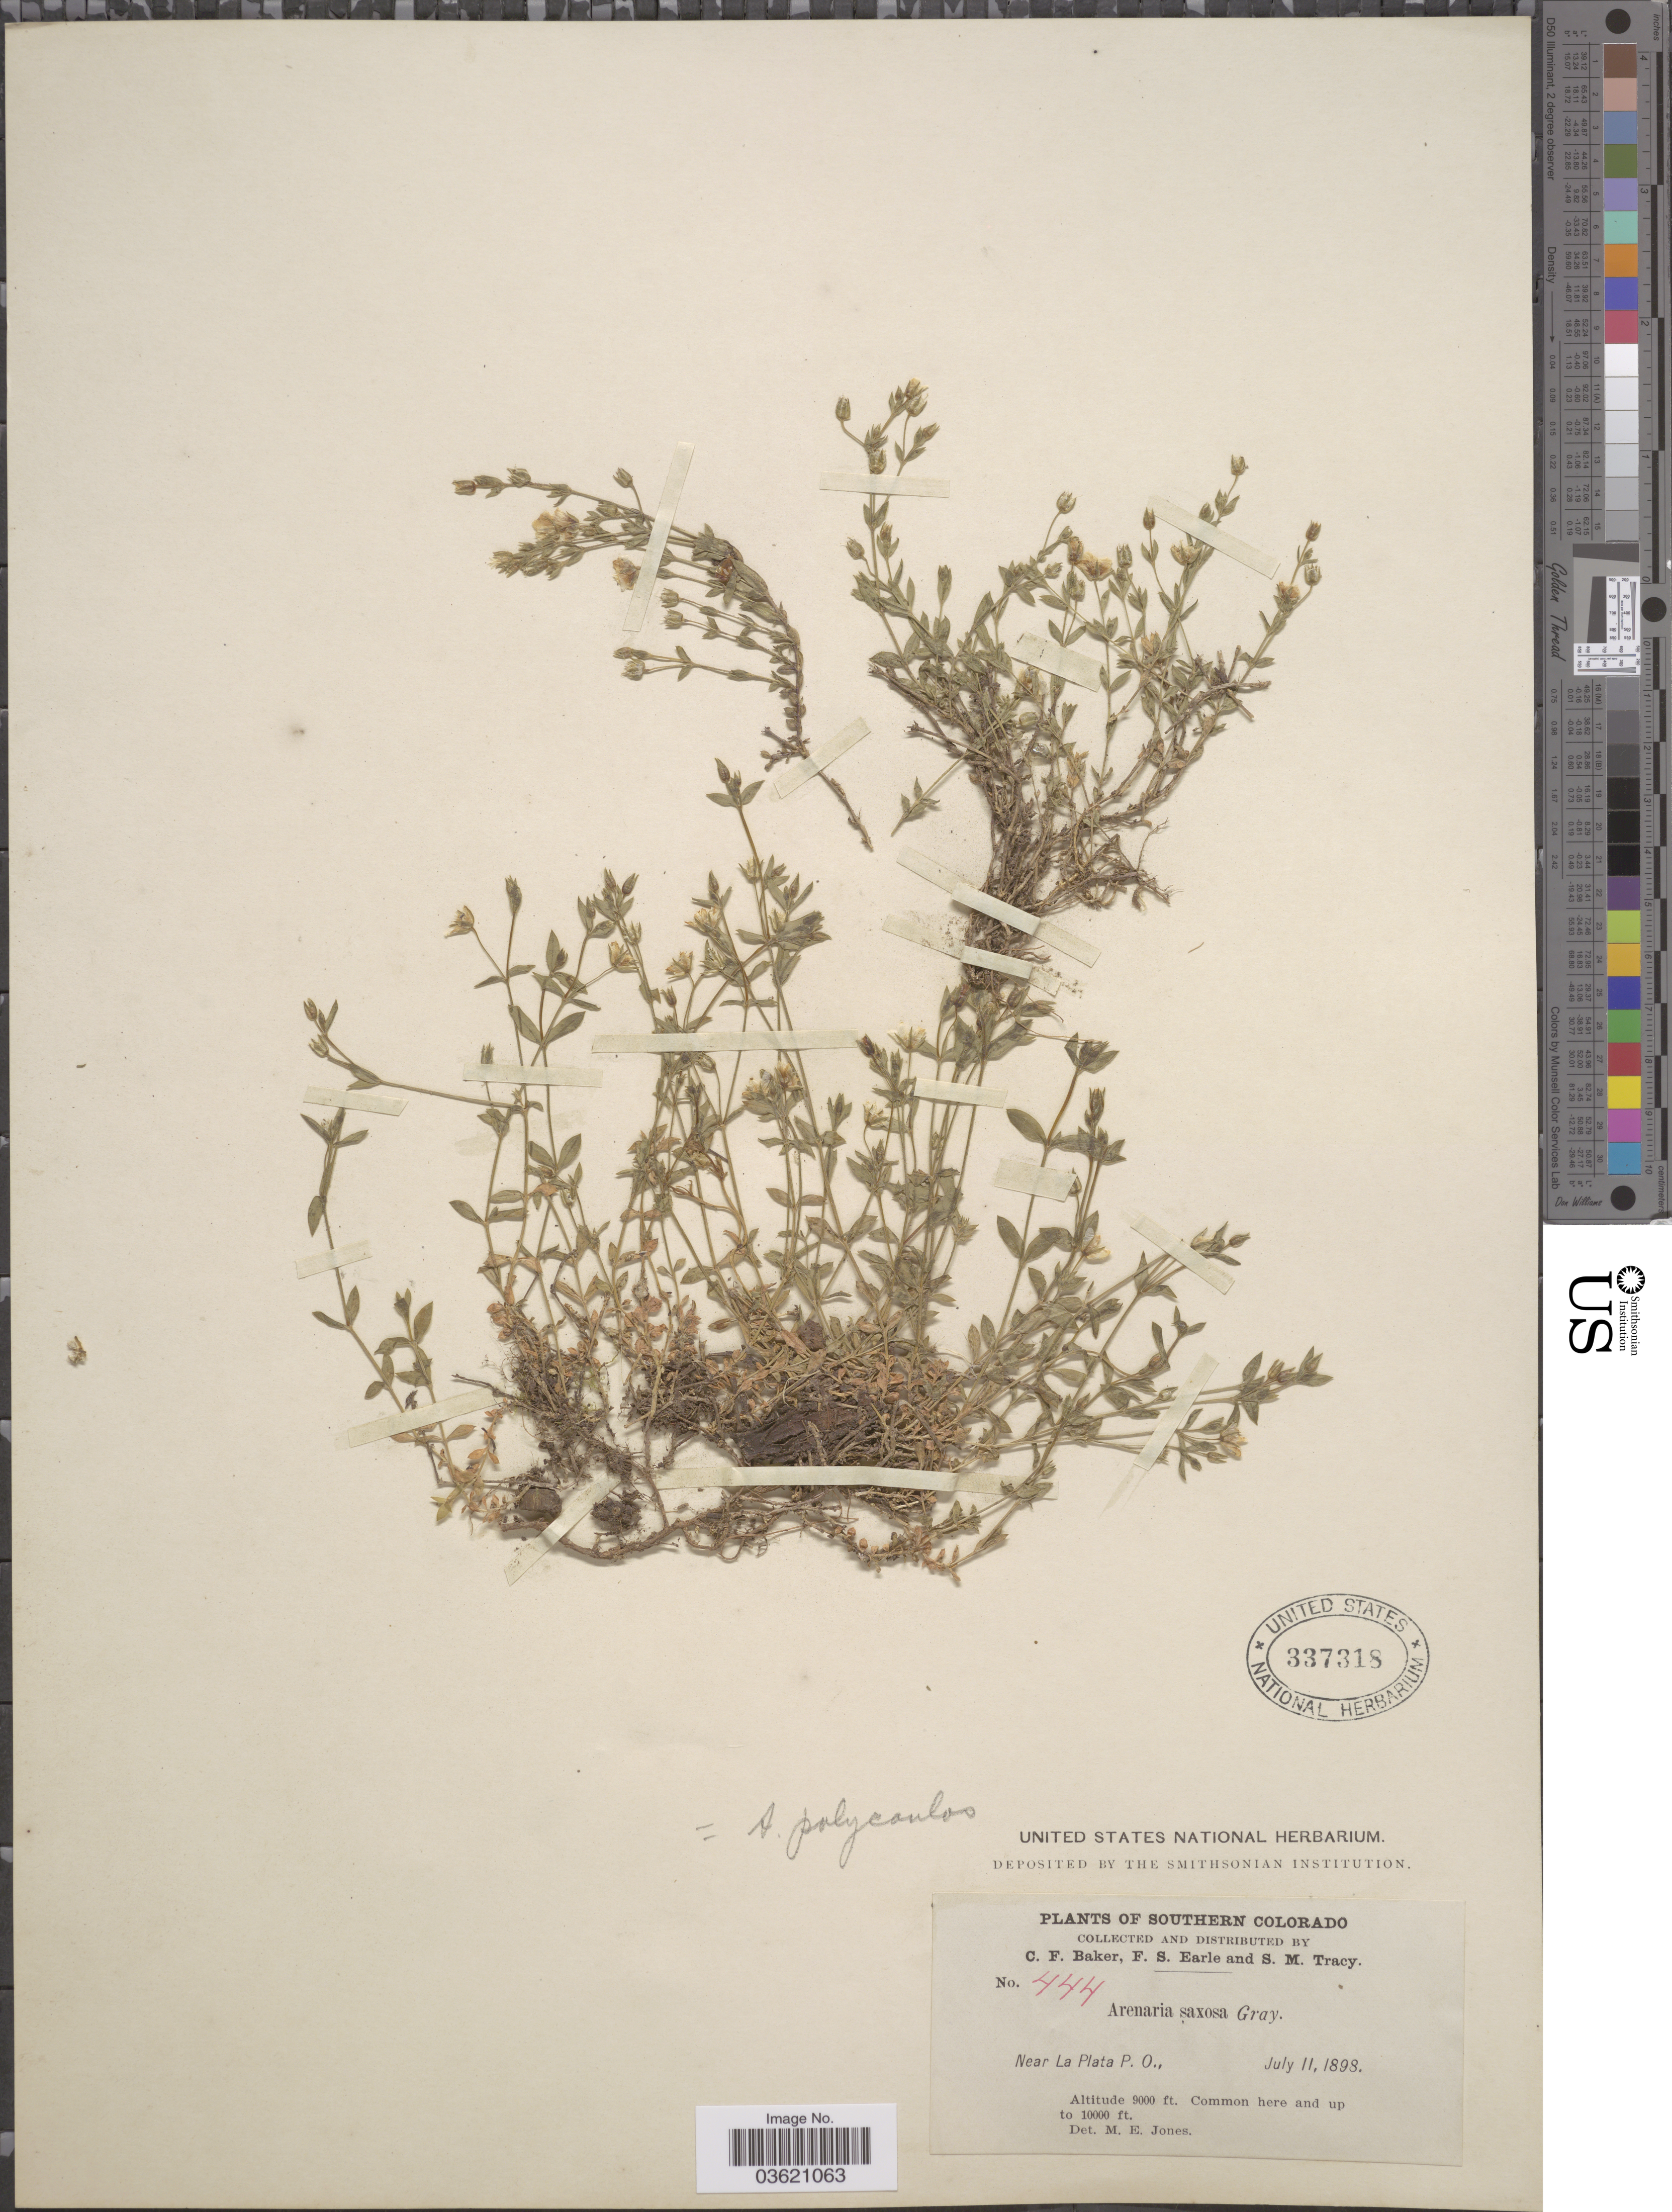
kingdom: Plantae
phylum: Tracheophyta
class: Magnoliopsida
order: Caryophyllales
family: Caryophyllaceae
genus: Arenaria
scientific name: Arenaria polycaulos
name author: Rydb.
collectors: C. F. Baker, F. S. Earle & S. M. Tracy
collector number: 444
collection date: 1898-07-11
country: United States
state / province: Colorado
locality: Southern Colorado. Near La Plata P. O.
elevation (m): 2743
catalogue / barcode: US 337318